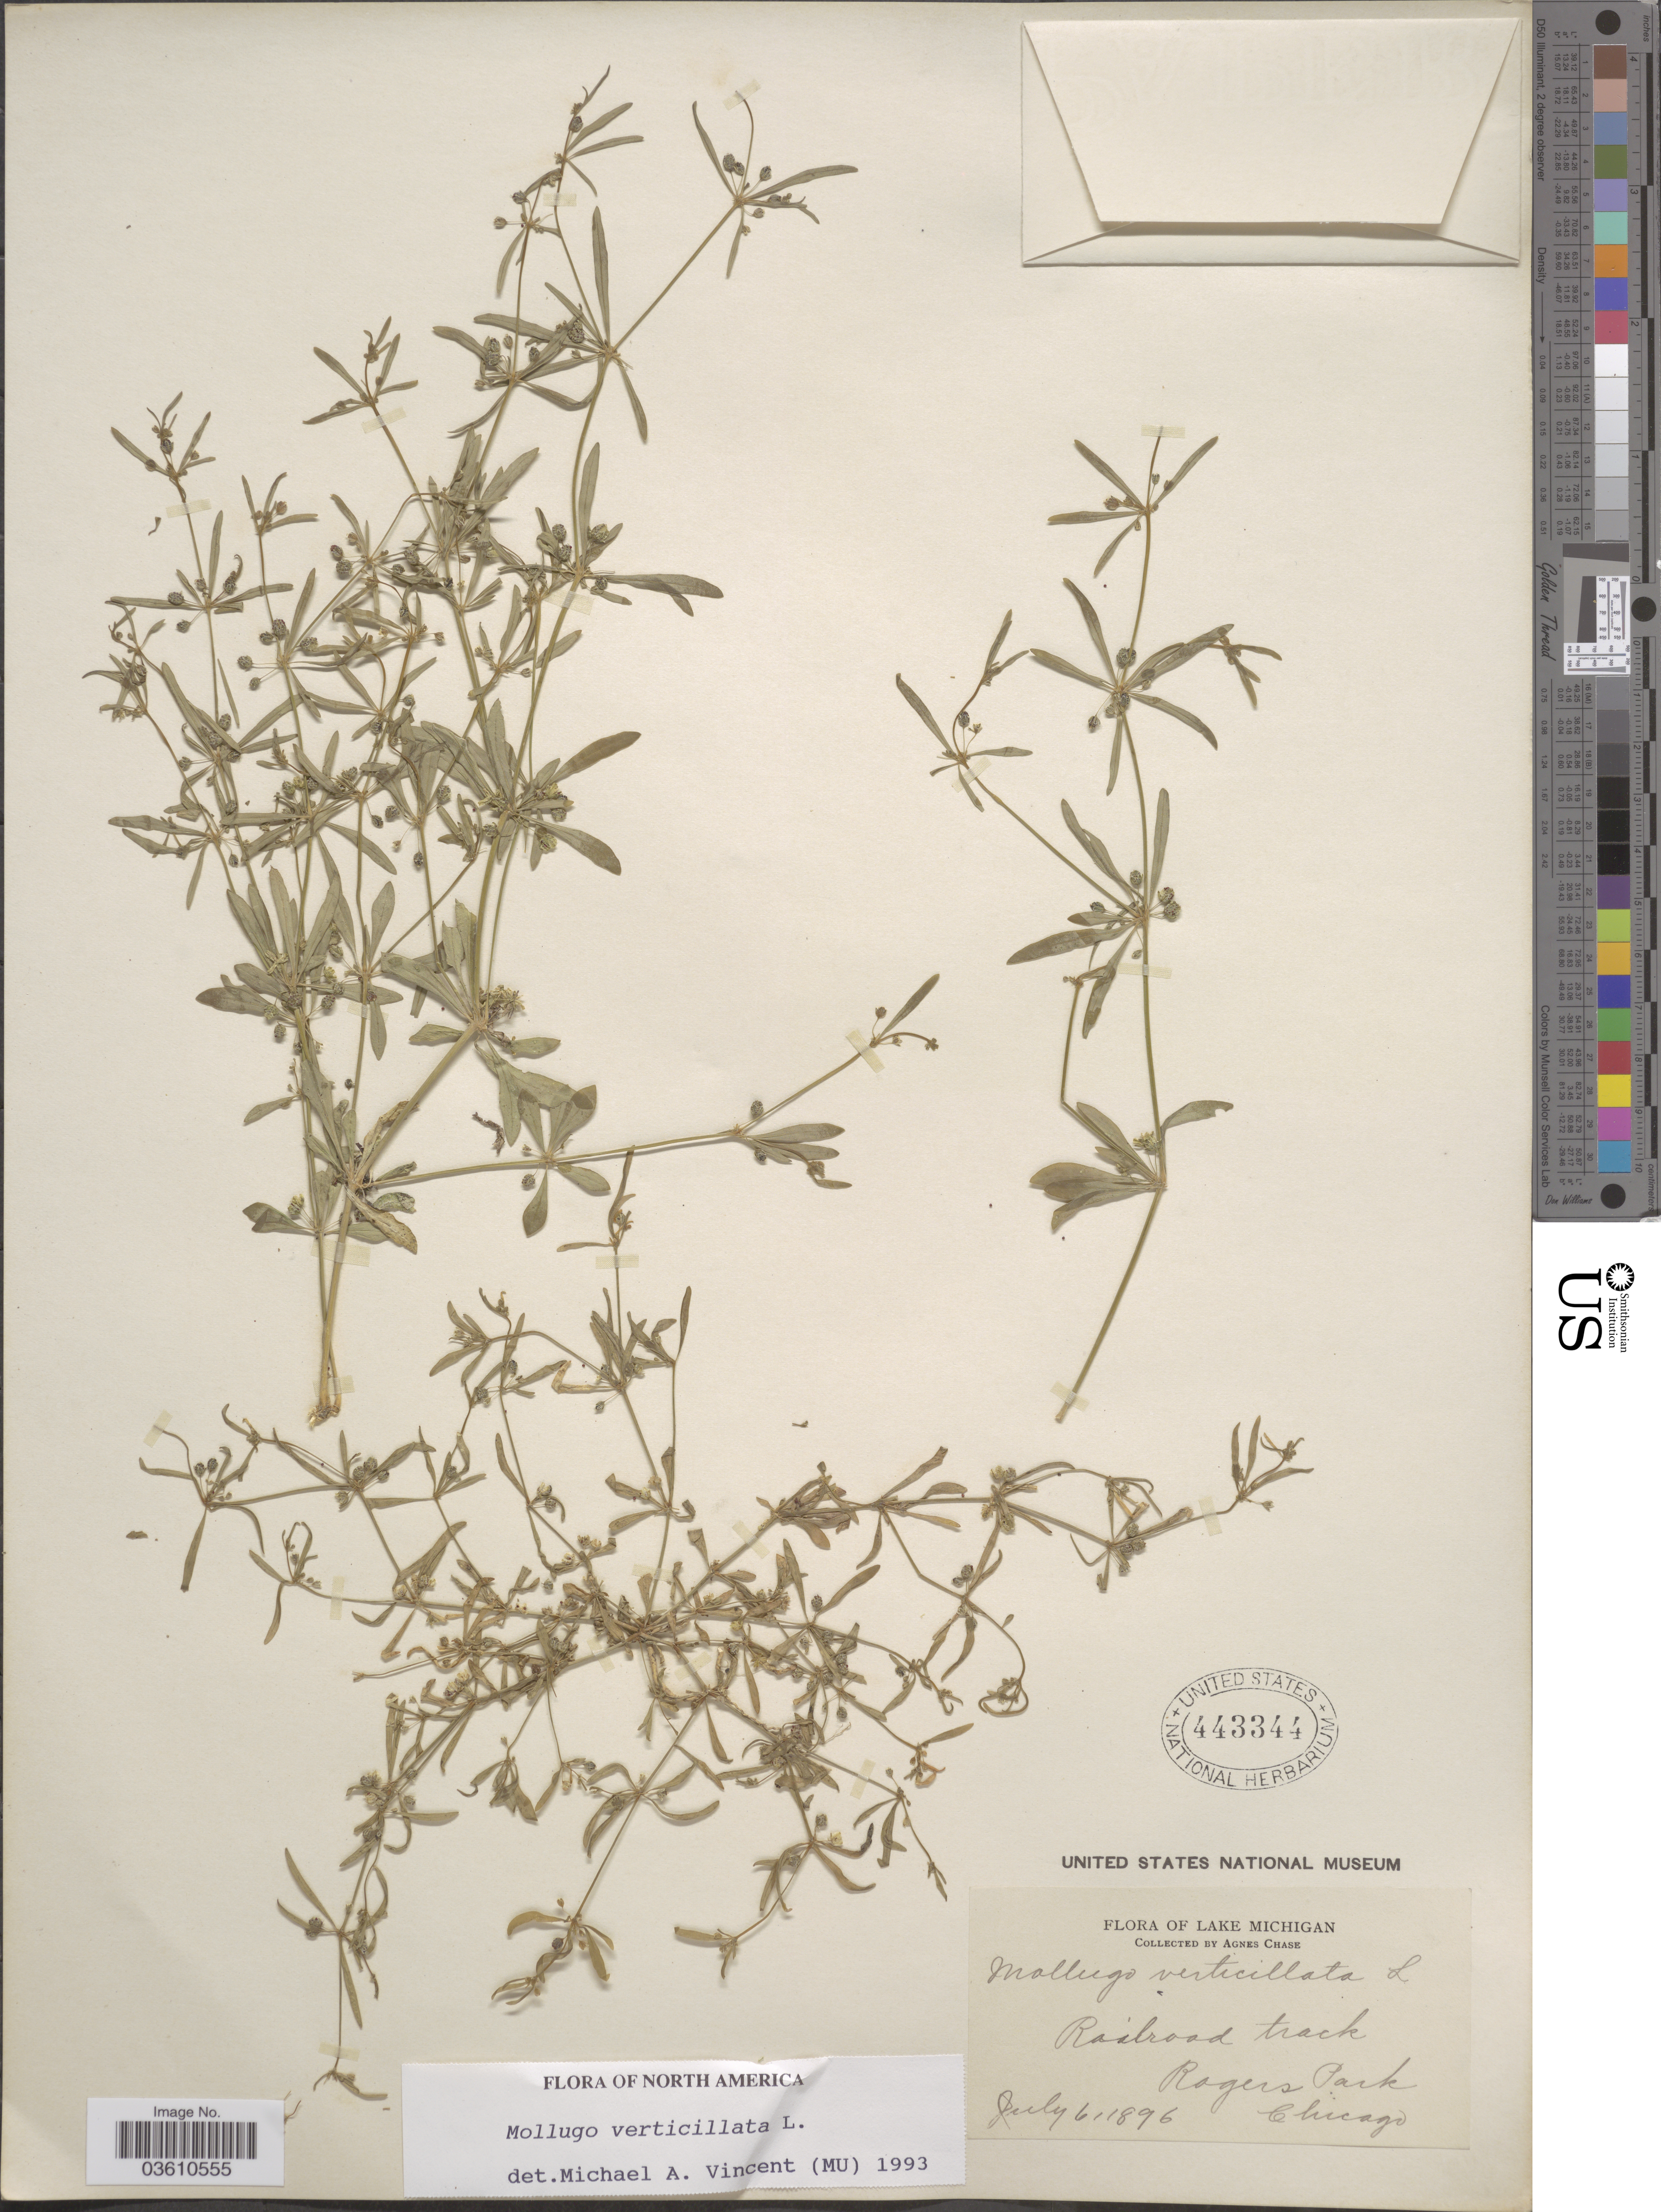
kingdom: Plantae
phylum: Tracheophyta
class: Magnoliopsida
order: Caryophyllales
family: Molluginaceae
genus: Mollugo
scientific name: Mollugo verticillata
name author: L.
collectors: A. Chase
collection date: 1896-07-06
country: United States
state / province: Michigan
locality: Lake Michigan. Railroad track, Rogers Park, Chicago.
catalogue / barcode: US 443344